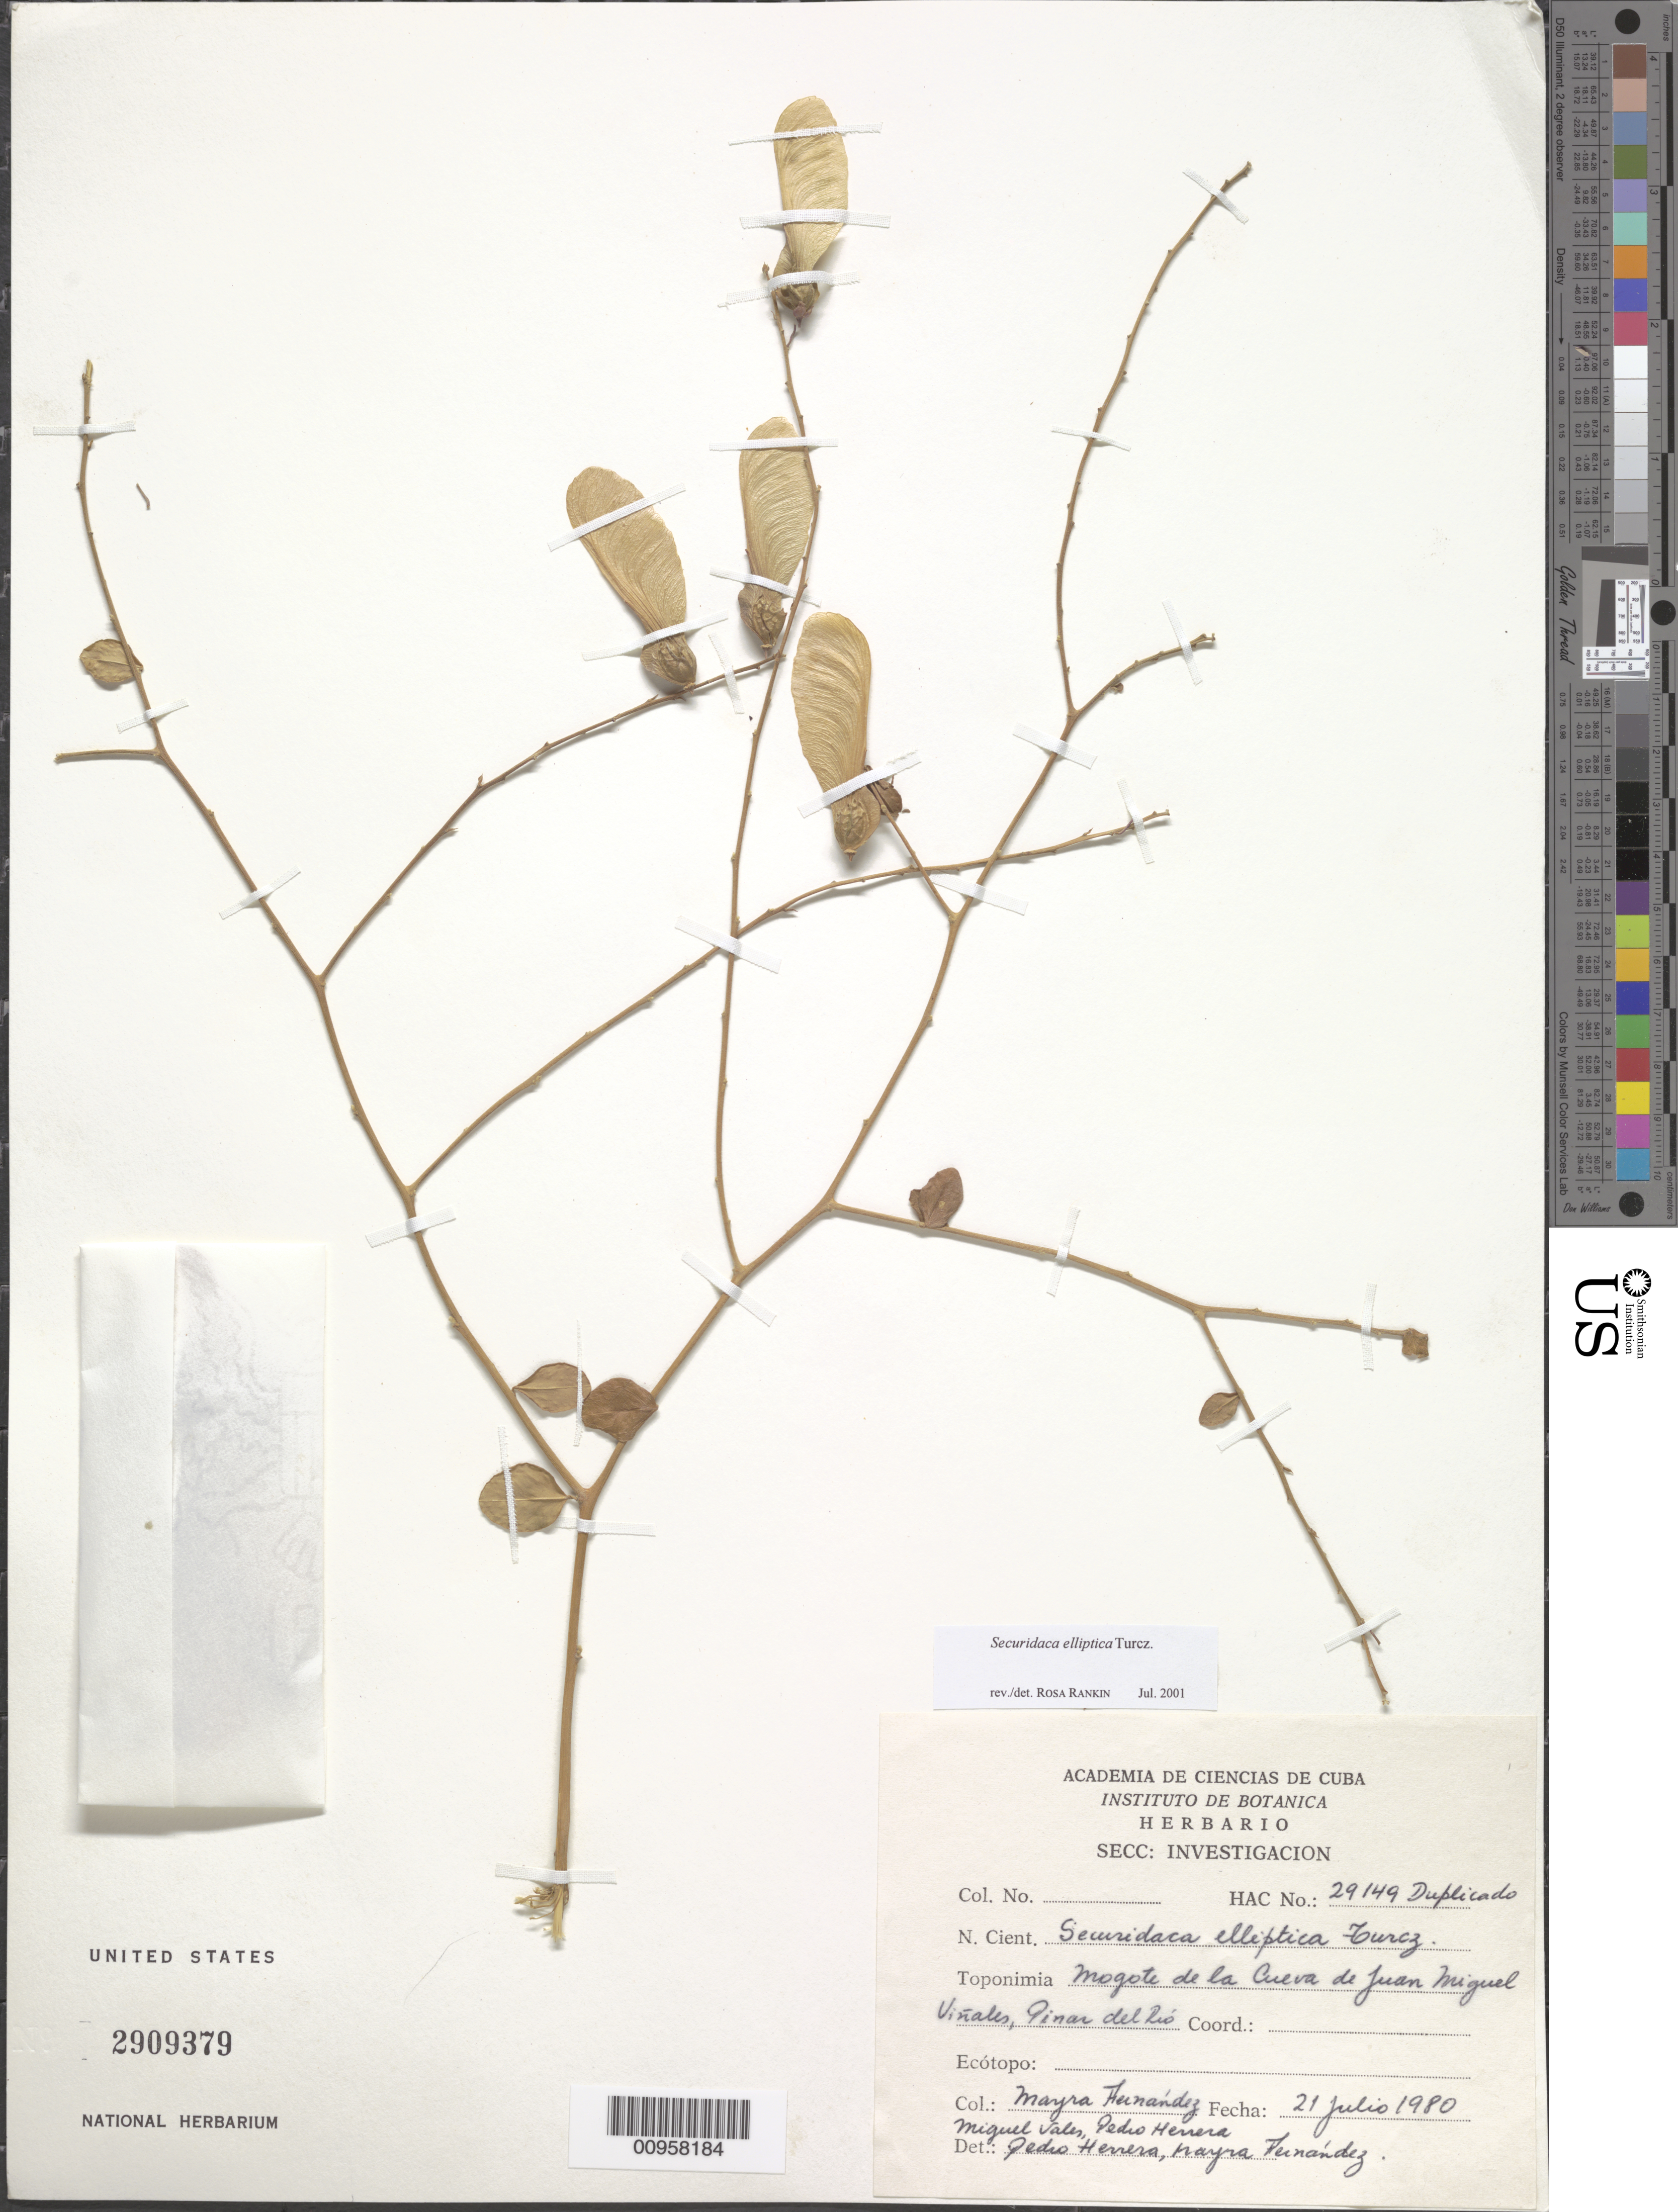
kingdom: Plantae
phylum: Tracheophyta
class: Magnoliopsida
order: Fabales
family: Polygalaceae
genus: Securidaca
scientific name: Securidaca elliptica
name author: Turcz.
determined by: Rankin Rodriguez, Rosa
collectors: M. Hernandez, M. Vales, Herrera, P. & M. Fernández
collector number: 29149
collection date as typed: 21 Jul 1980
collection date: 1980-07-21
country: Cuba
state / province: Pinar del Rio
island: Cuba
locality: Mogote de la Cueva de Juan Miguel Viñales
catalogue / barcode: US 2909379